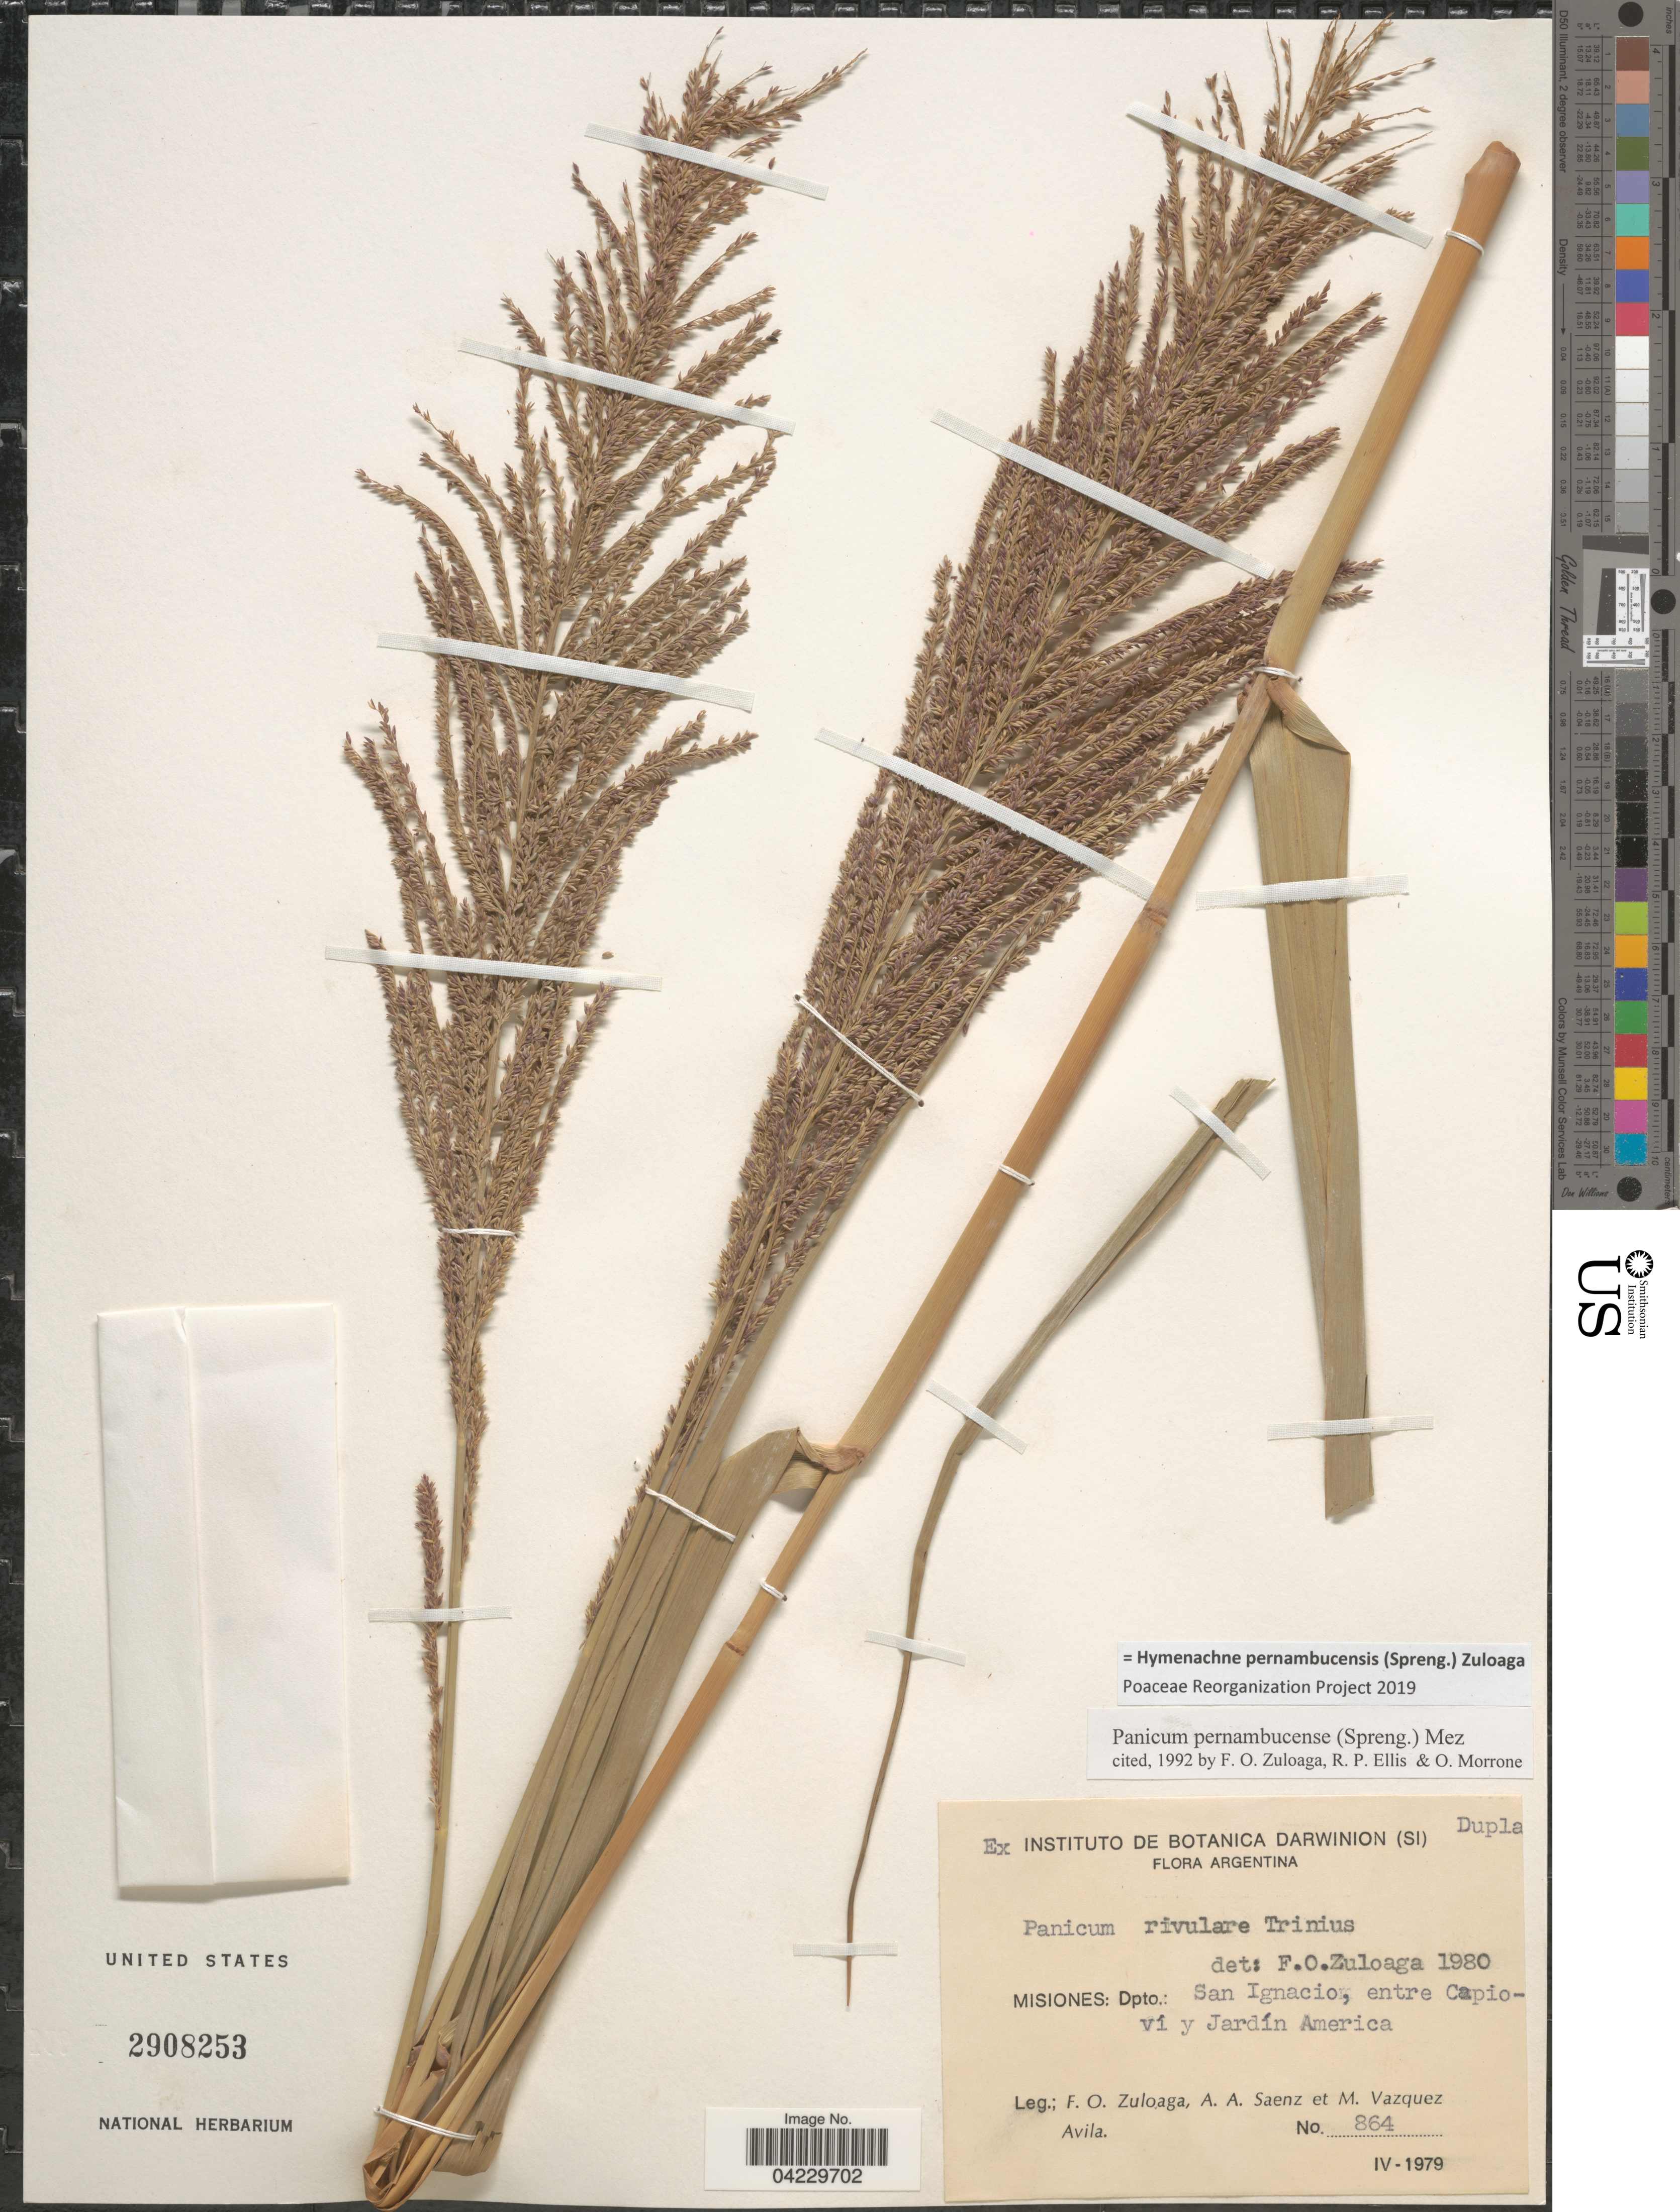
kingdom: Plantae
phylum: Tracheophyta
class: Liliopsida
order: Poales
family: Poaceae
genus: Hymenachne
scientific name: Hymenachne pernambucensis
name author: (Spreng.) Zuloaga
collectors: F. O. Zuloaga, A. A. Saenz & M. D. Vázquez A.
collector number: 864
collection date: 1979-04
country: Argentina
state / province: Misiones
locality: Dpto.: San Ignacio, entre Capiovi y Jardín America.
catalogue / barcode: US 2908253